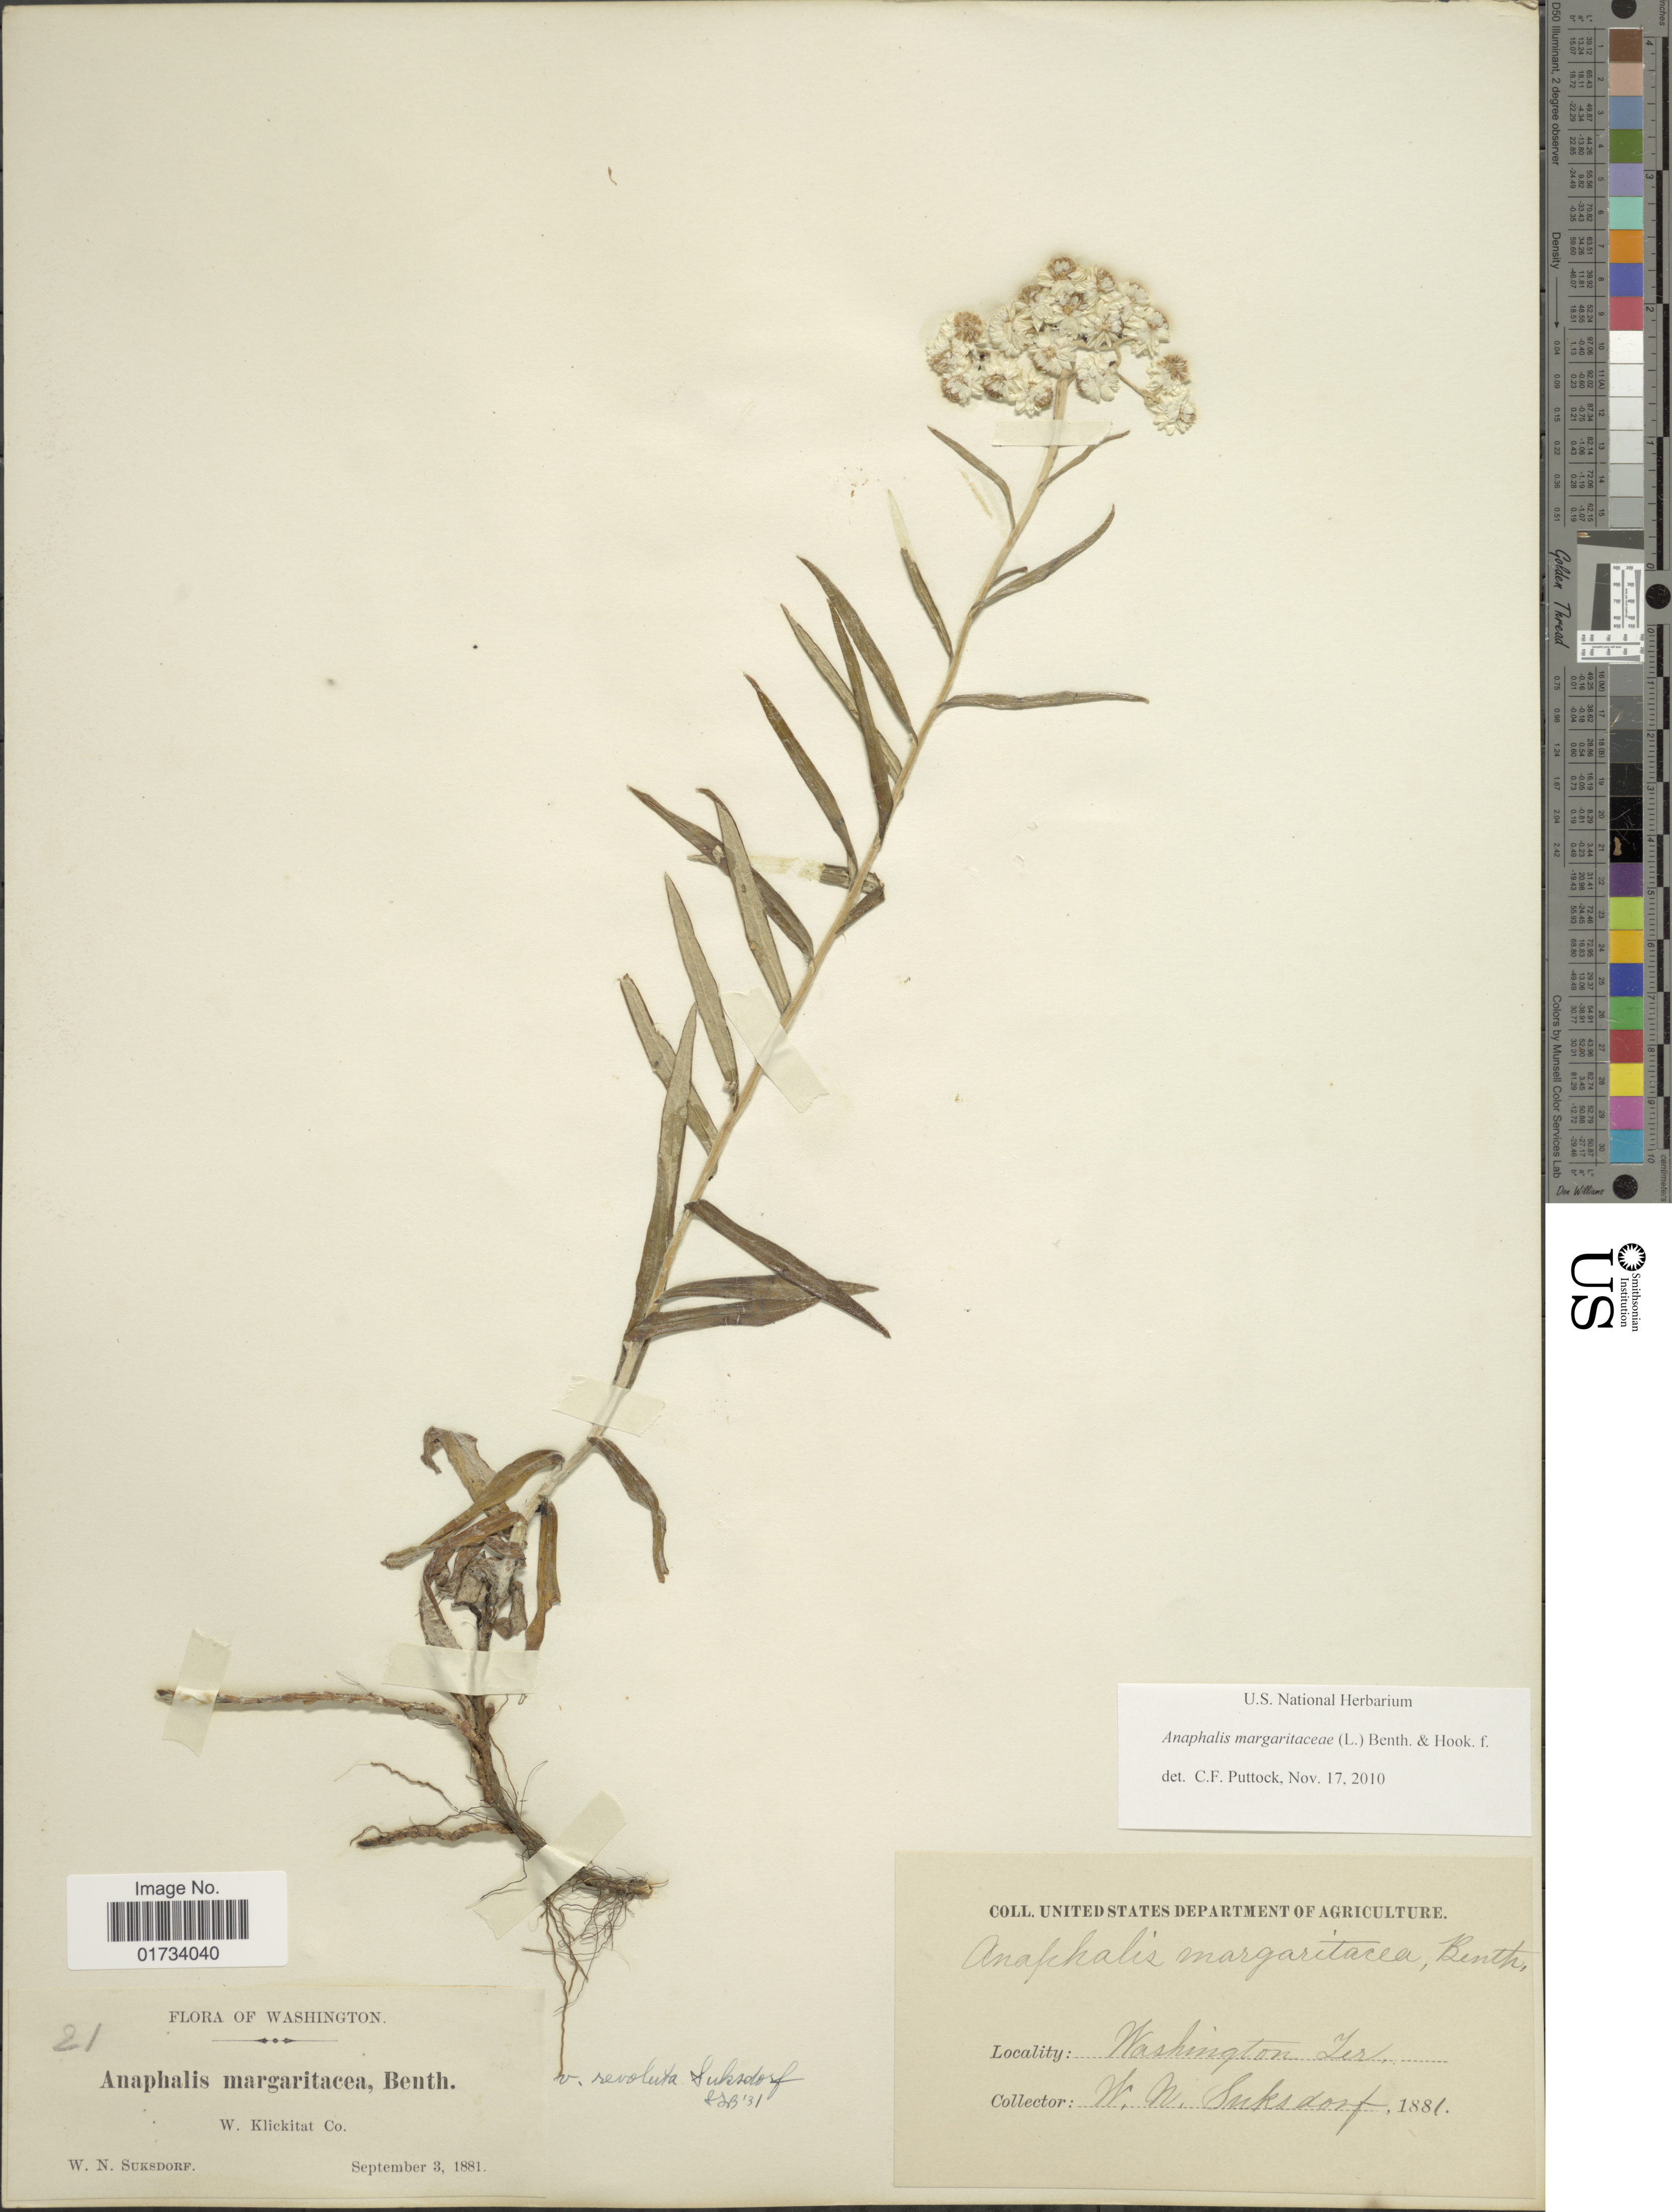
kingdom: Plantae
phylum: Tracheophyta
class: Magnoliopsida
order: Asterales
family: Asteraceae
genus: Anaphalis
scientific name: Anaphalis margaritacea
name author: (L.) Benth. & Hook. f.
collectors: W. N. Suksdorf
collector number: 21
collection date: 1881-09-03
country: United States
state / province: Washington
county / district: Klickitat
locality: W. Klickitat, Co.